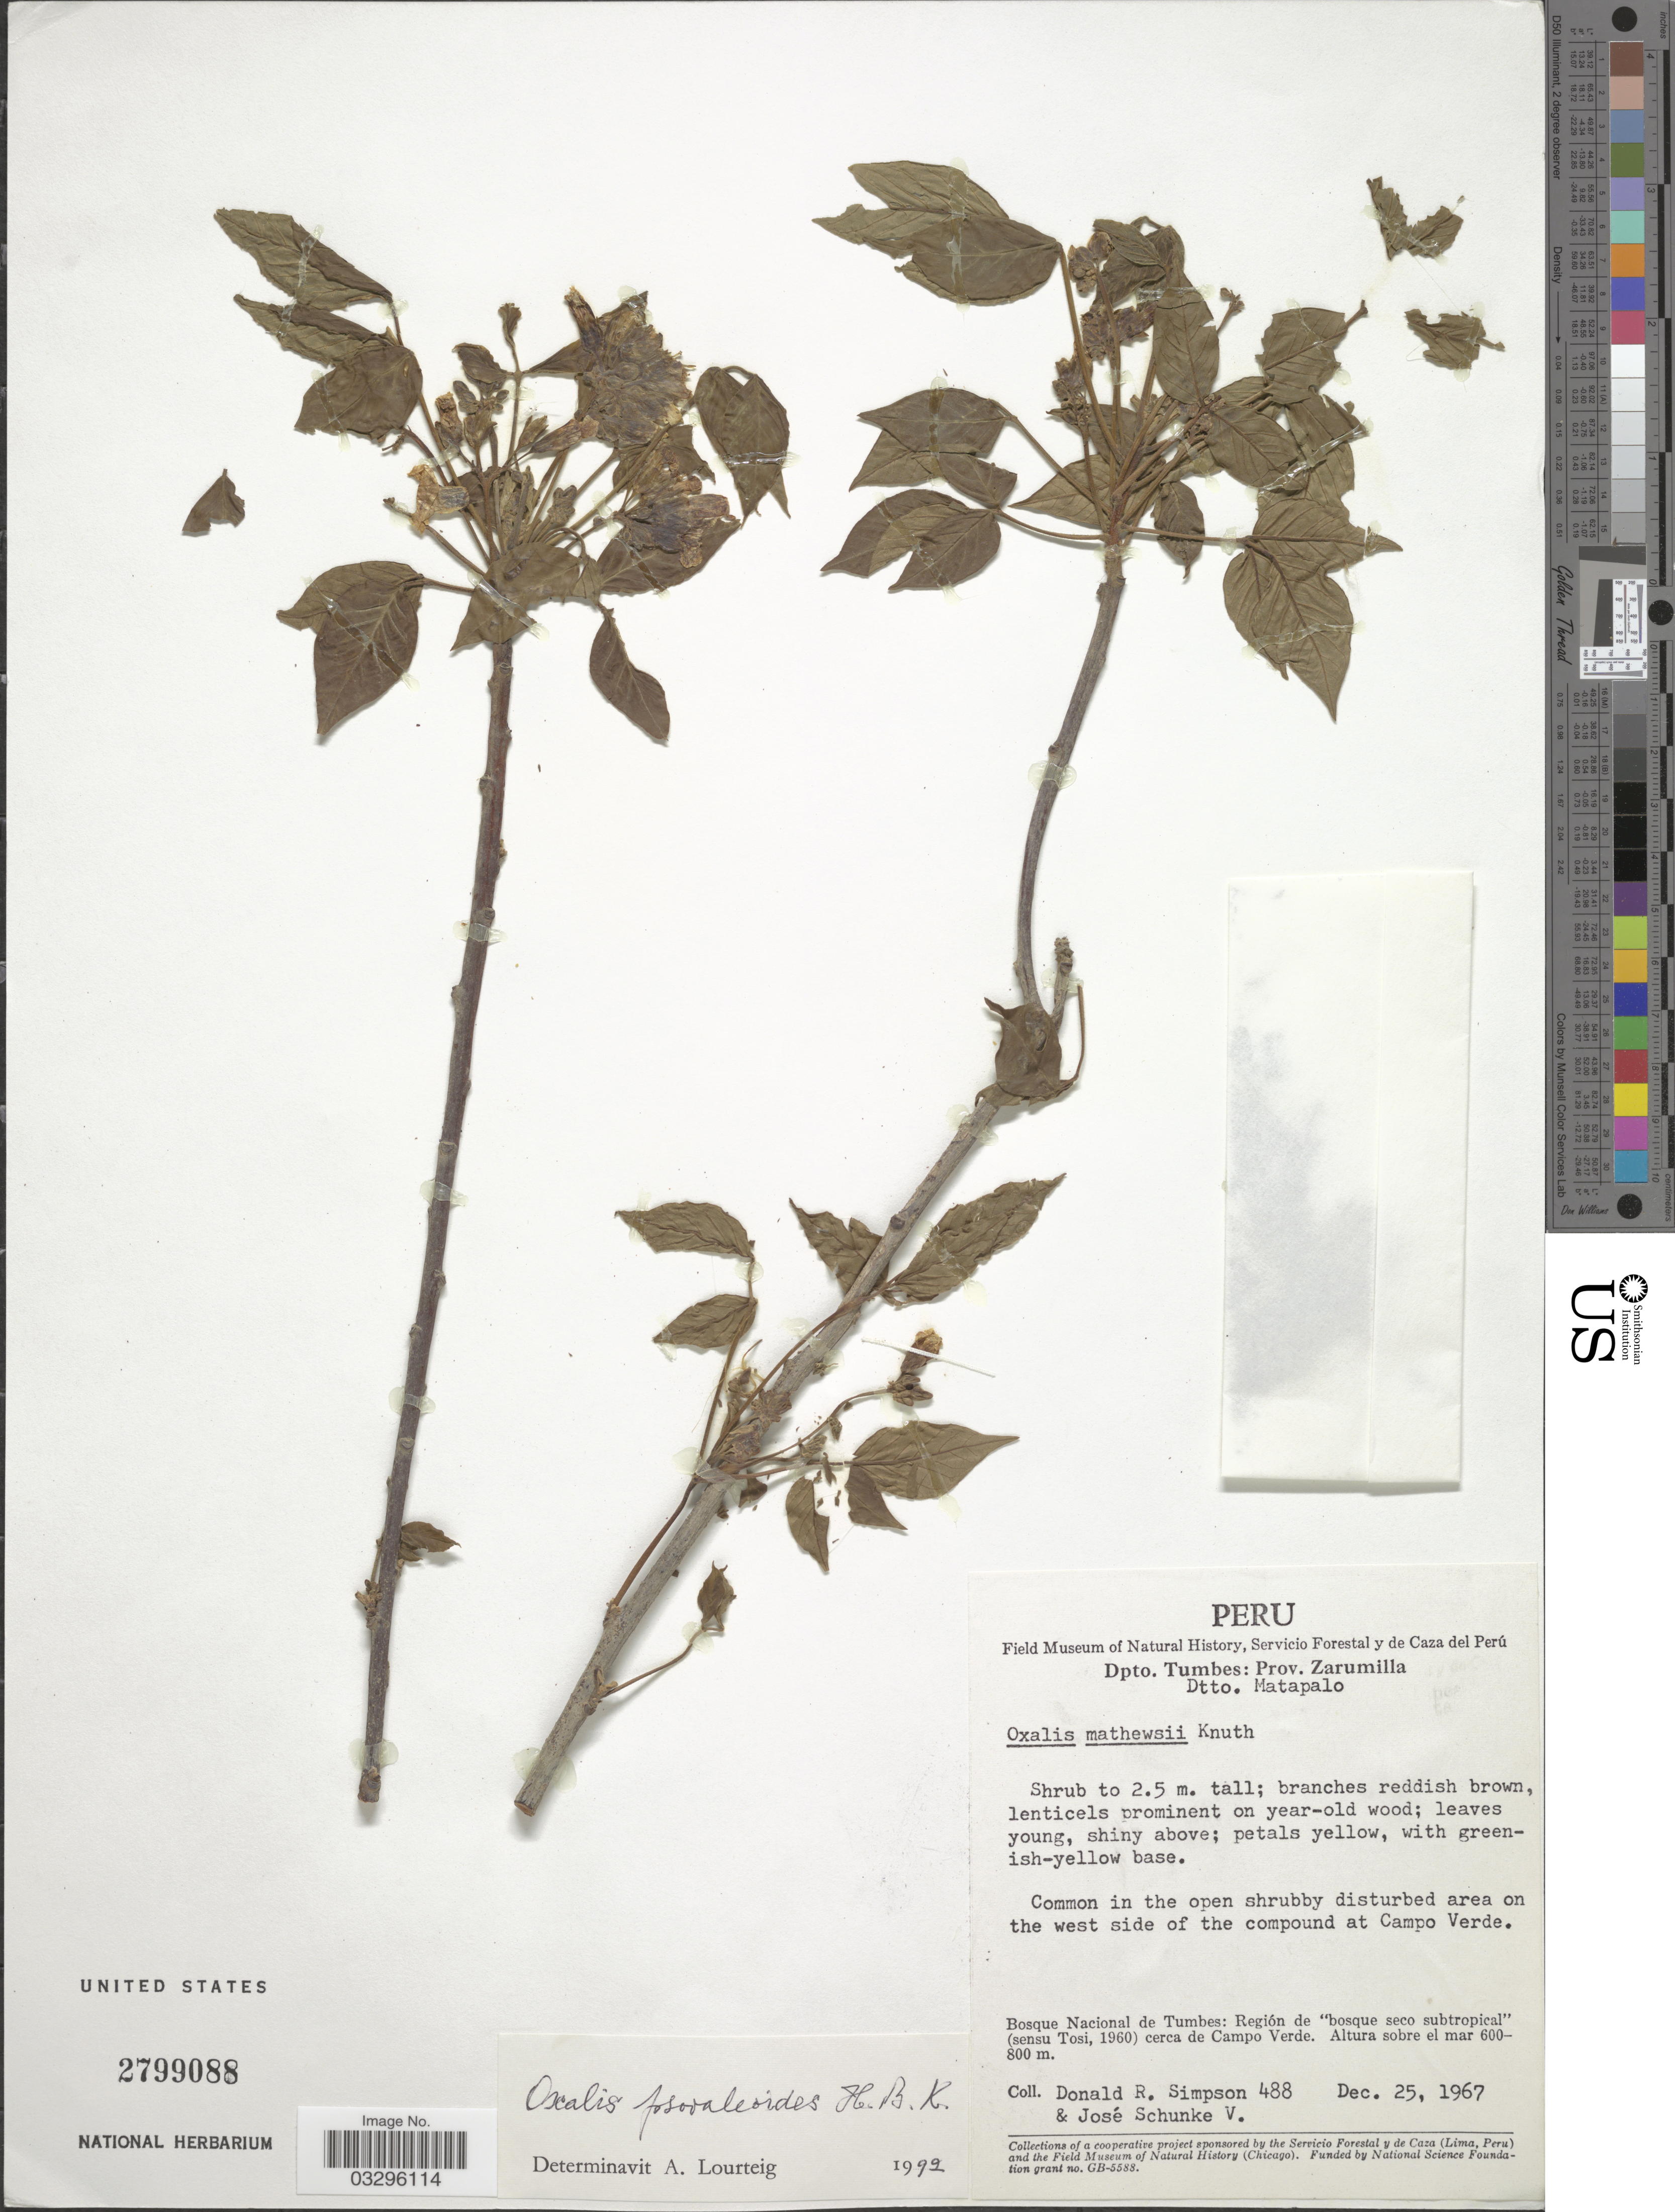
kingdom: Plantae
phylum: Tracheophyta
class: Magnoliopsida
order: Oxalidales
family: Oxalidaceae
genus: Oxalis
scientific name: Oxalis psoraloides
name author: Kunth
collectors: D. R. Simpson & J. Schunke Vigo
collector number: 488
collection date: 1967-12-25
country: Peru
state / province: Tumbes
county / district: Zarumilla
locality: Dpto. Tumbes: Prov. Zarumilla. Dtto. Matapalo. West side of the compound at Campo Verde. Bosque Nacional de Tumbes: Región de "bosque seco subtropical" cerca de Campo Verde.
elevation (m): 600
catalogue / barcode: US 2799088